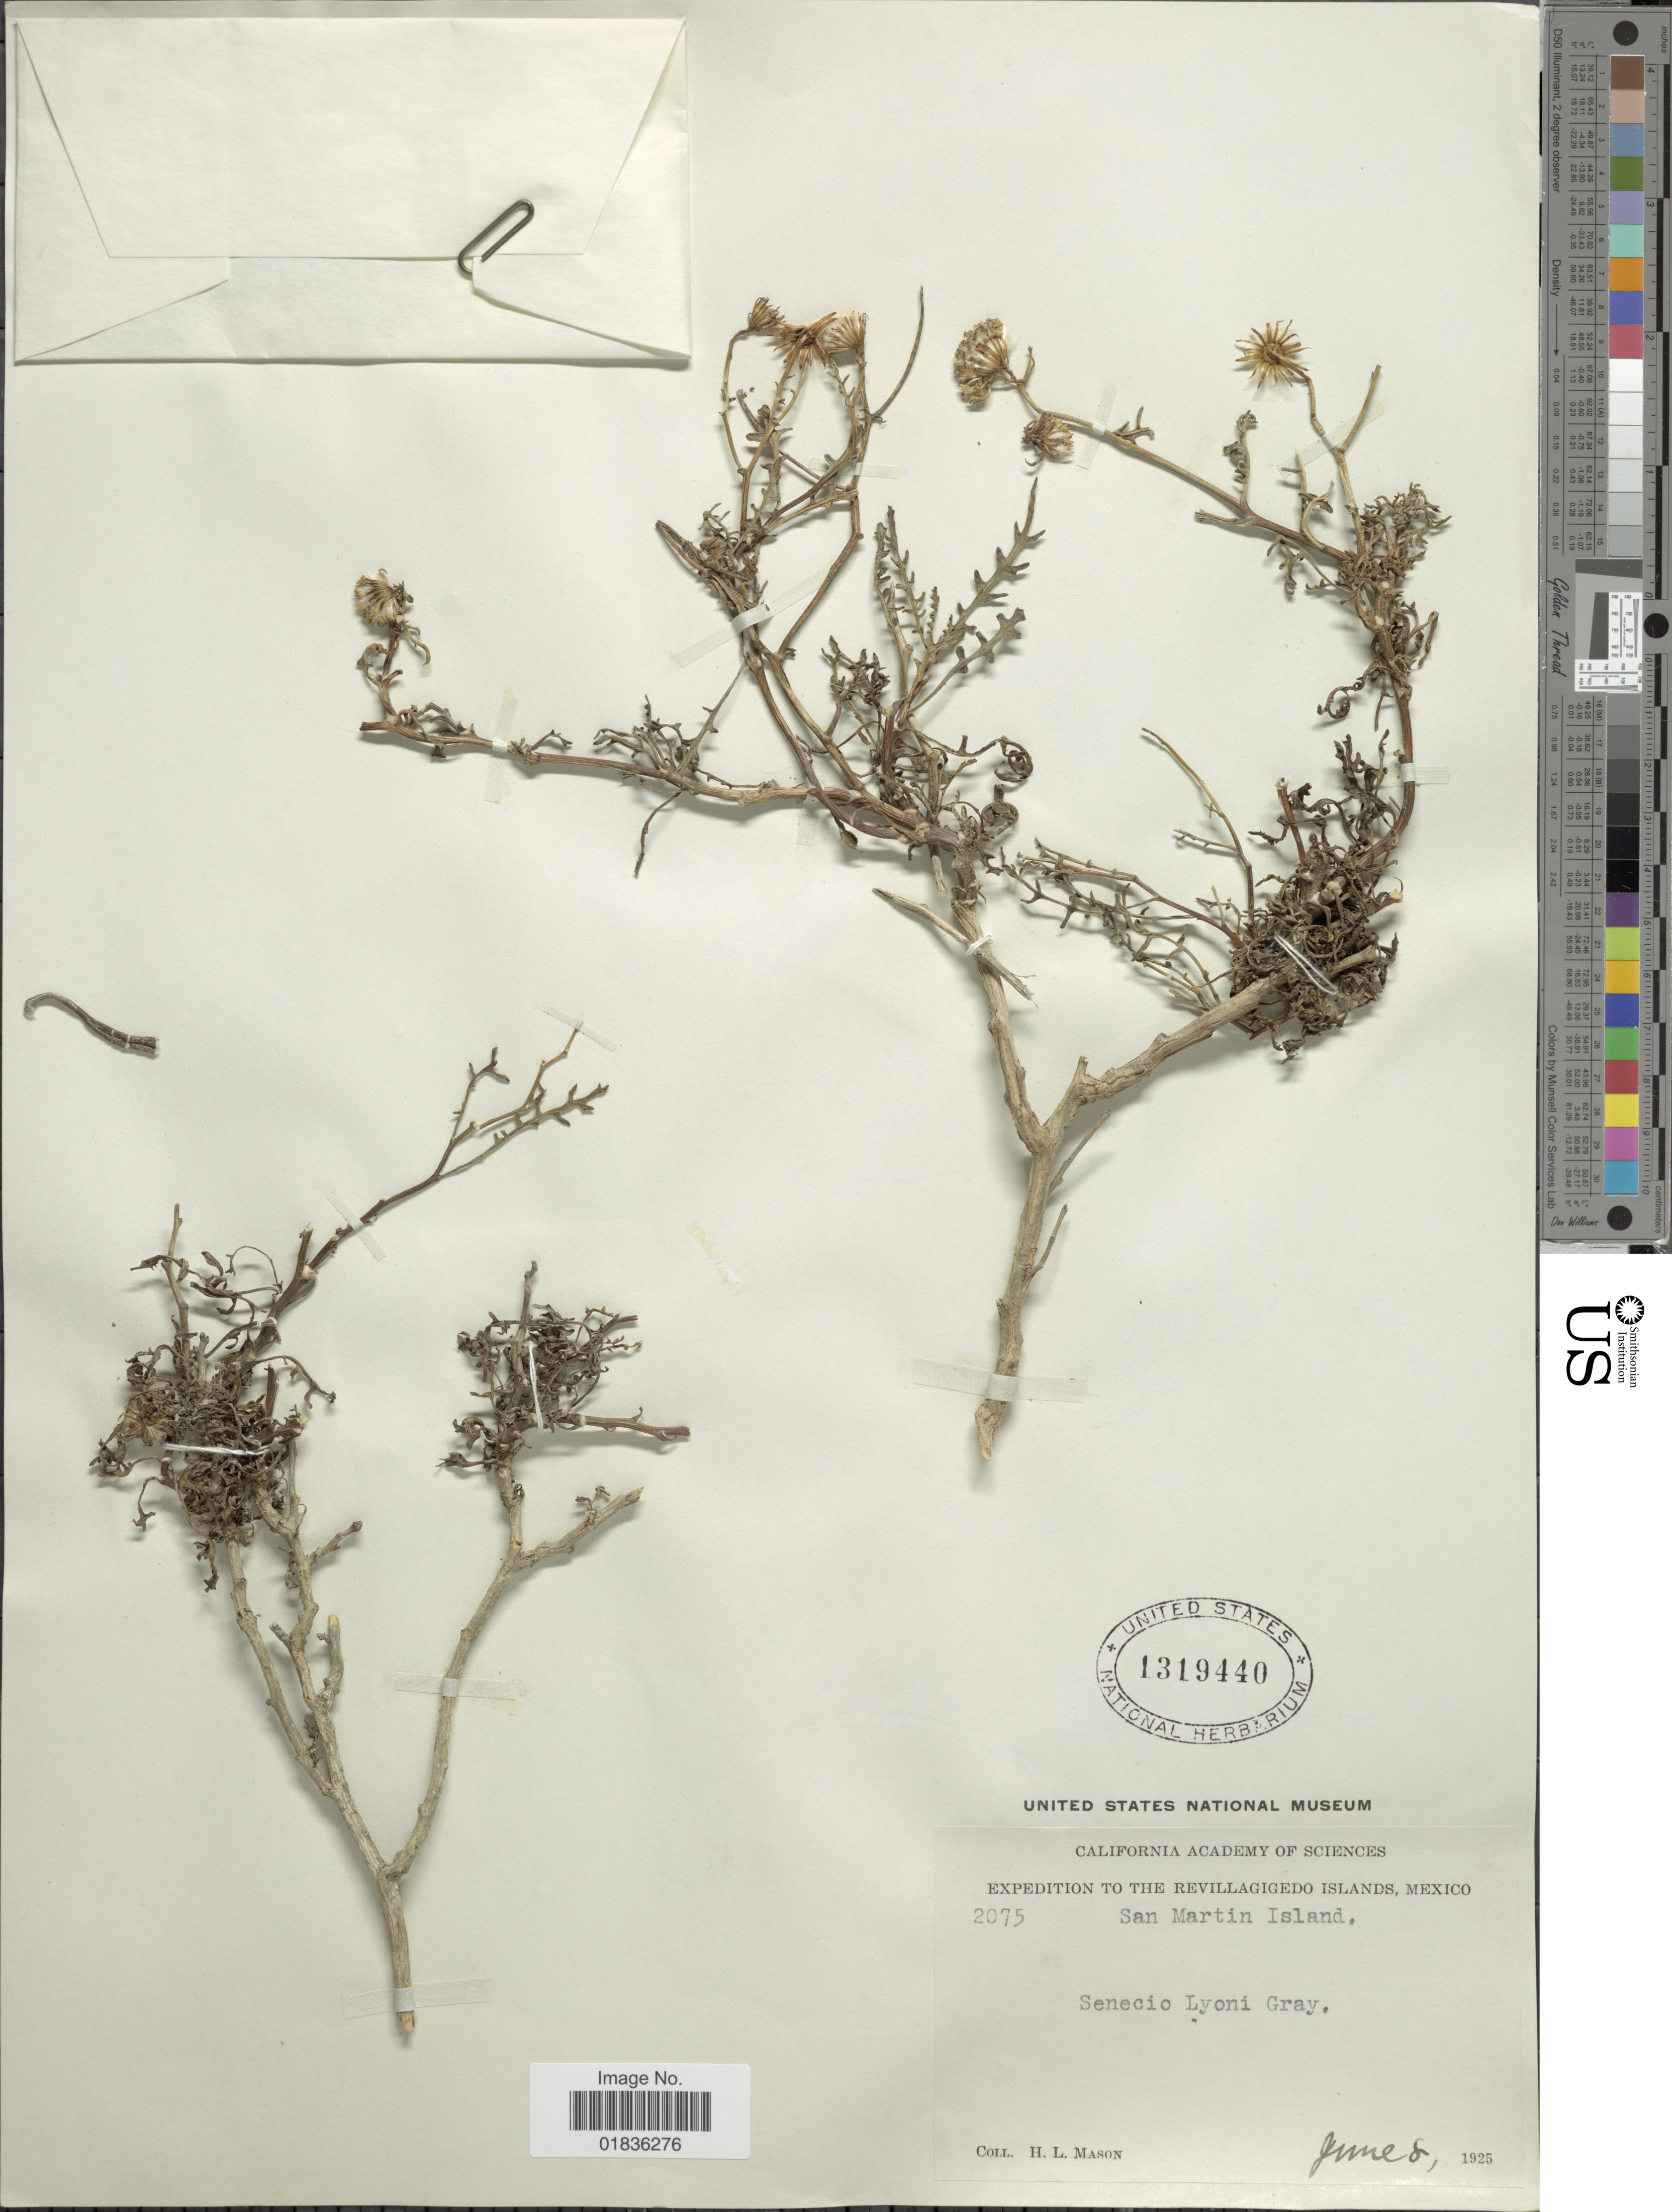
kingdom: Plantae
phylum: Tracheophyta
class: Magnoliopsida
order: Asterales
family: Asteraceae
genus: Senecio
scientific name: Senecio lyonii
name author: A. Gray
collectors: H. L. Mason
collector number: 2075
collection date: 1925-06-08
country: Mexico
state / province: Colima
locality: Revillagigedo Islands, San Martin Island.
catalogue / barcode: US 1319440